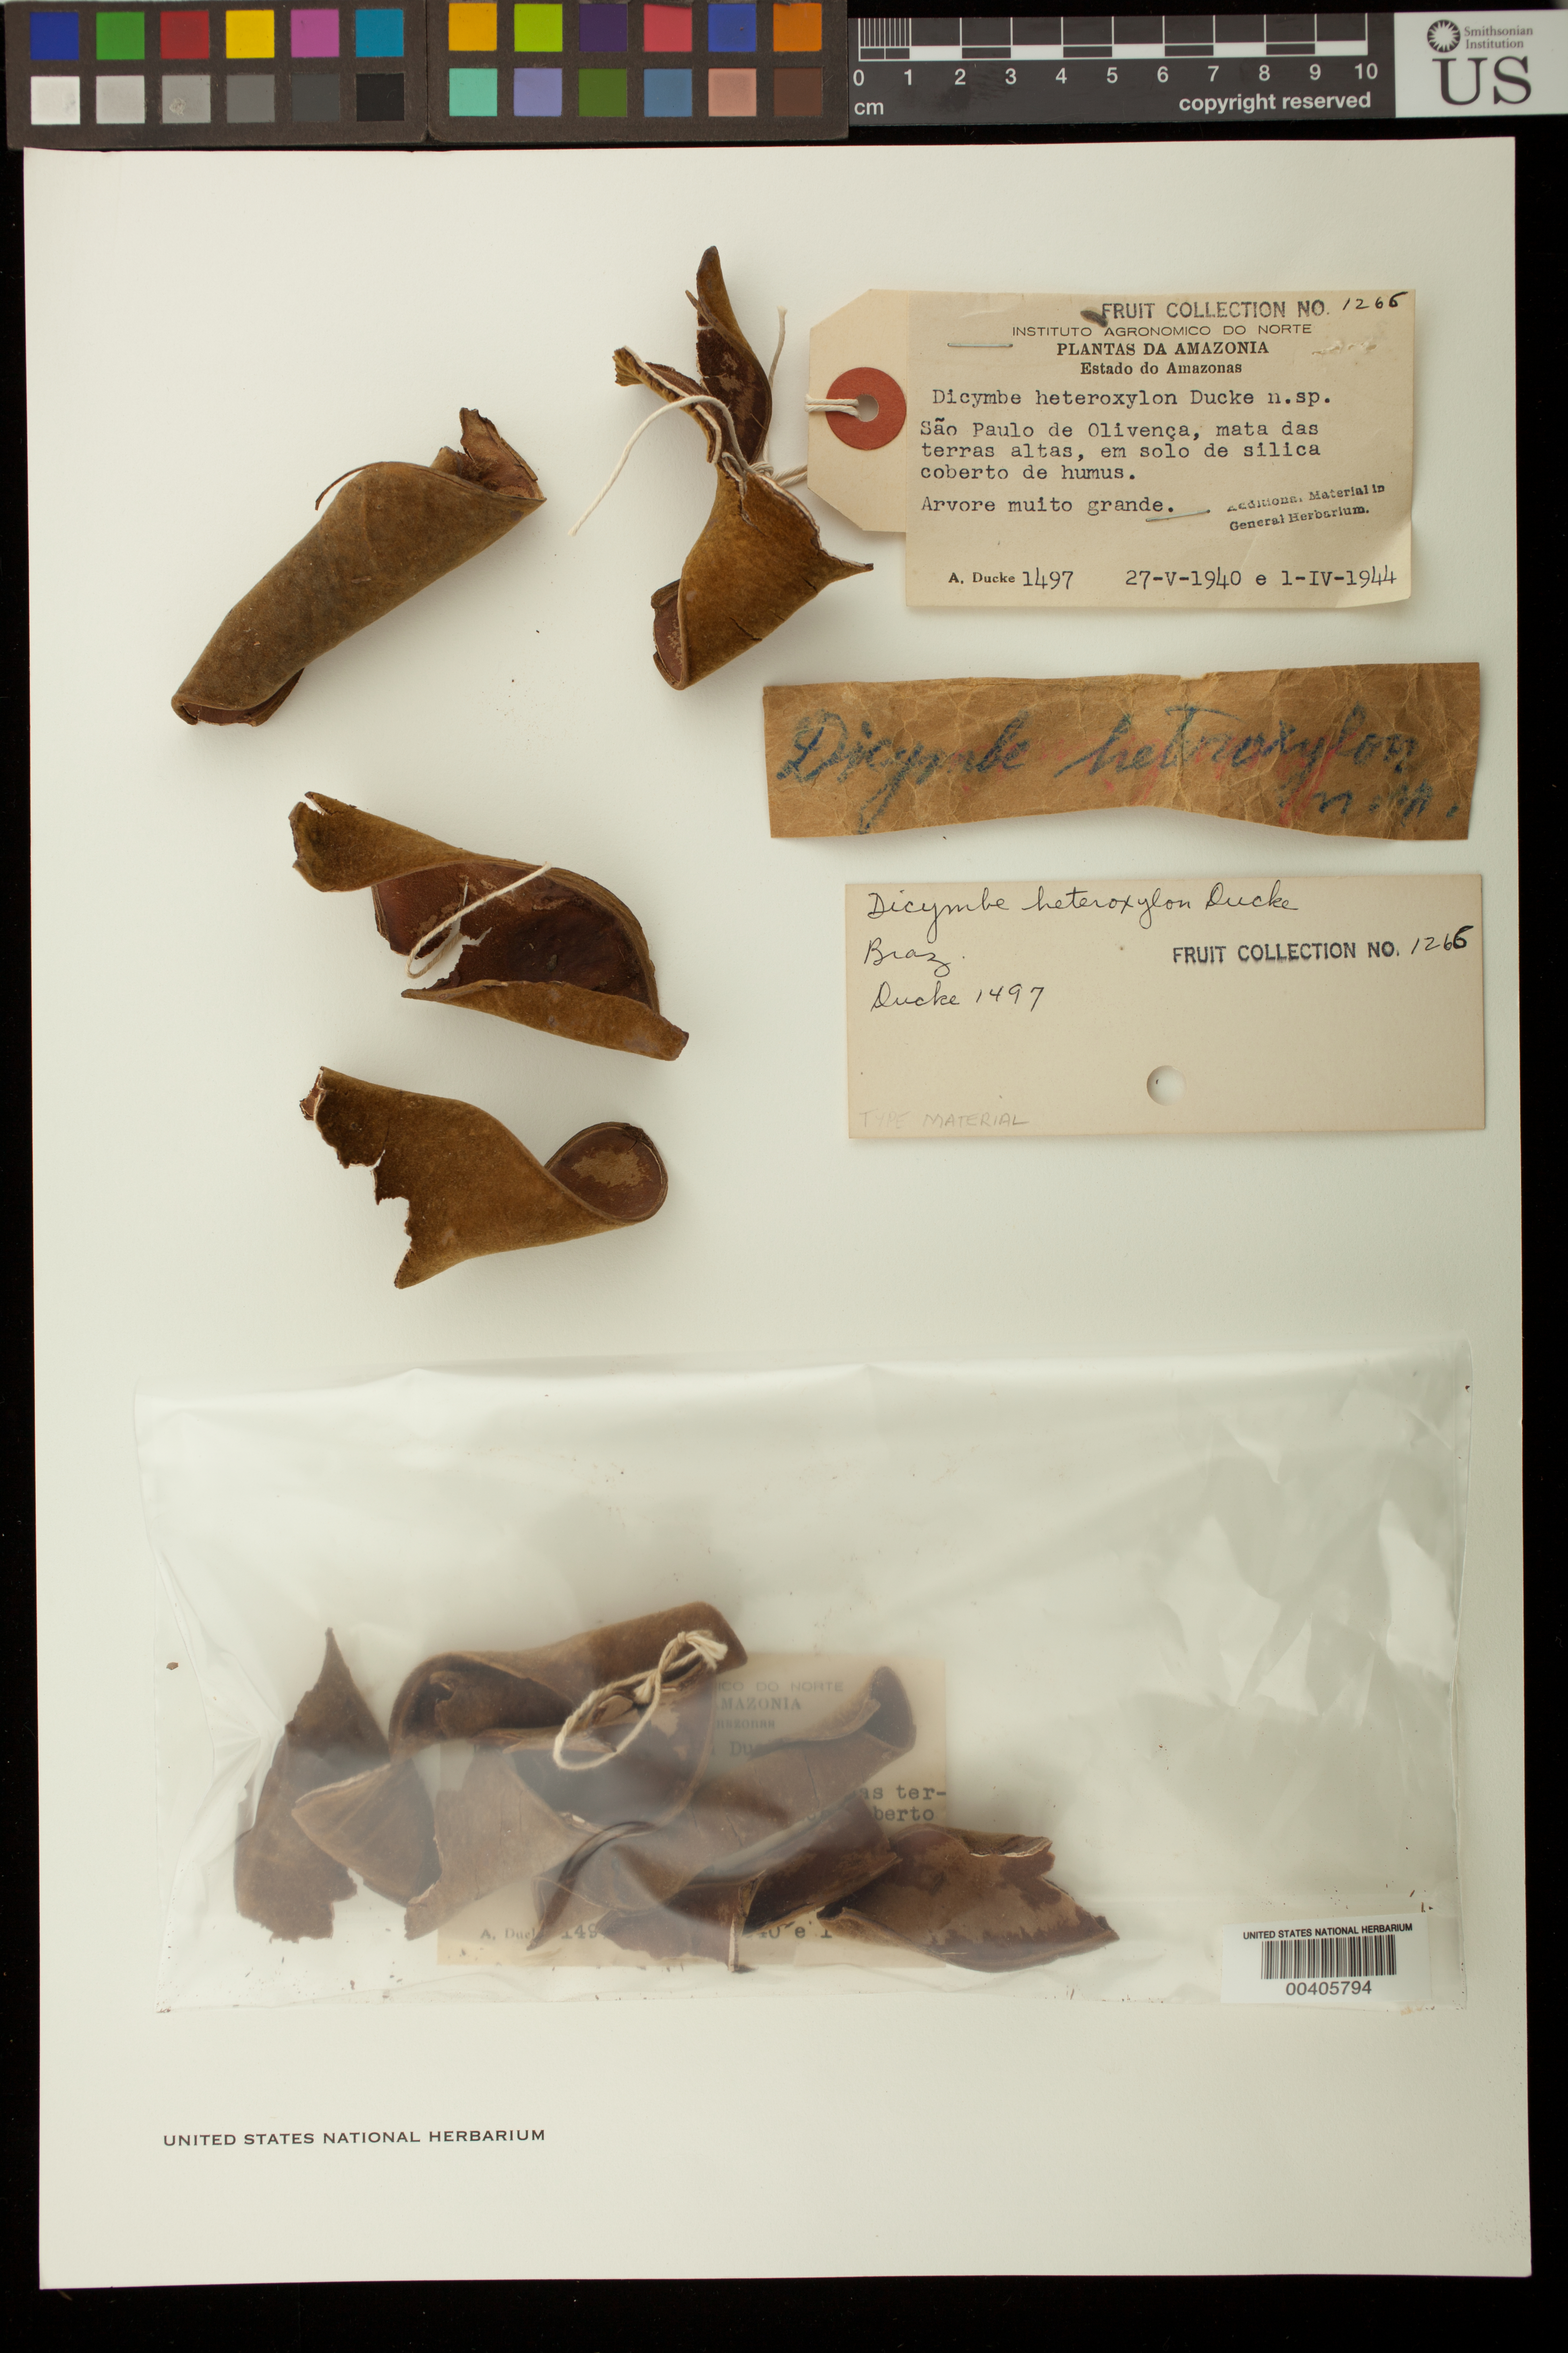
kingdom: Plantae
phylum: Tracheophyta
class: Magnoliopsida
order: Fabales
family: Fabaceae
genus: Dicymbe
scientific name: Dicymbe heteroxylon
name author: Ducke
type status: Isosyntype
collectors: A. Ducke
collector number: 1497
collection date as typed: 27-V-1940 / 1-IV-1944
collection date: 1940-05-27,1944-04-01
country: Brazil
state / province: Amazonas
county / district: São Paulo de Olivença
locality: Estado do Amazonas. São Paulo de Olivença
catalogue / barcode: US 2250365